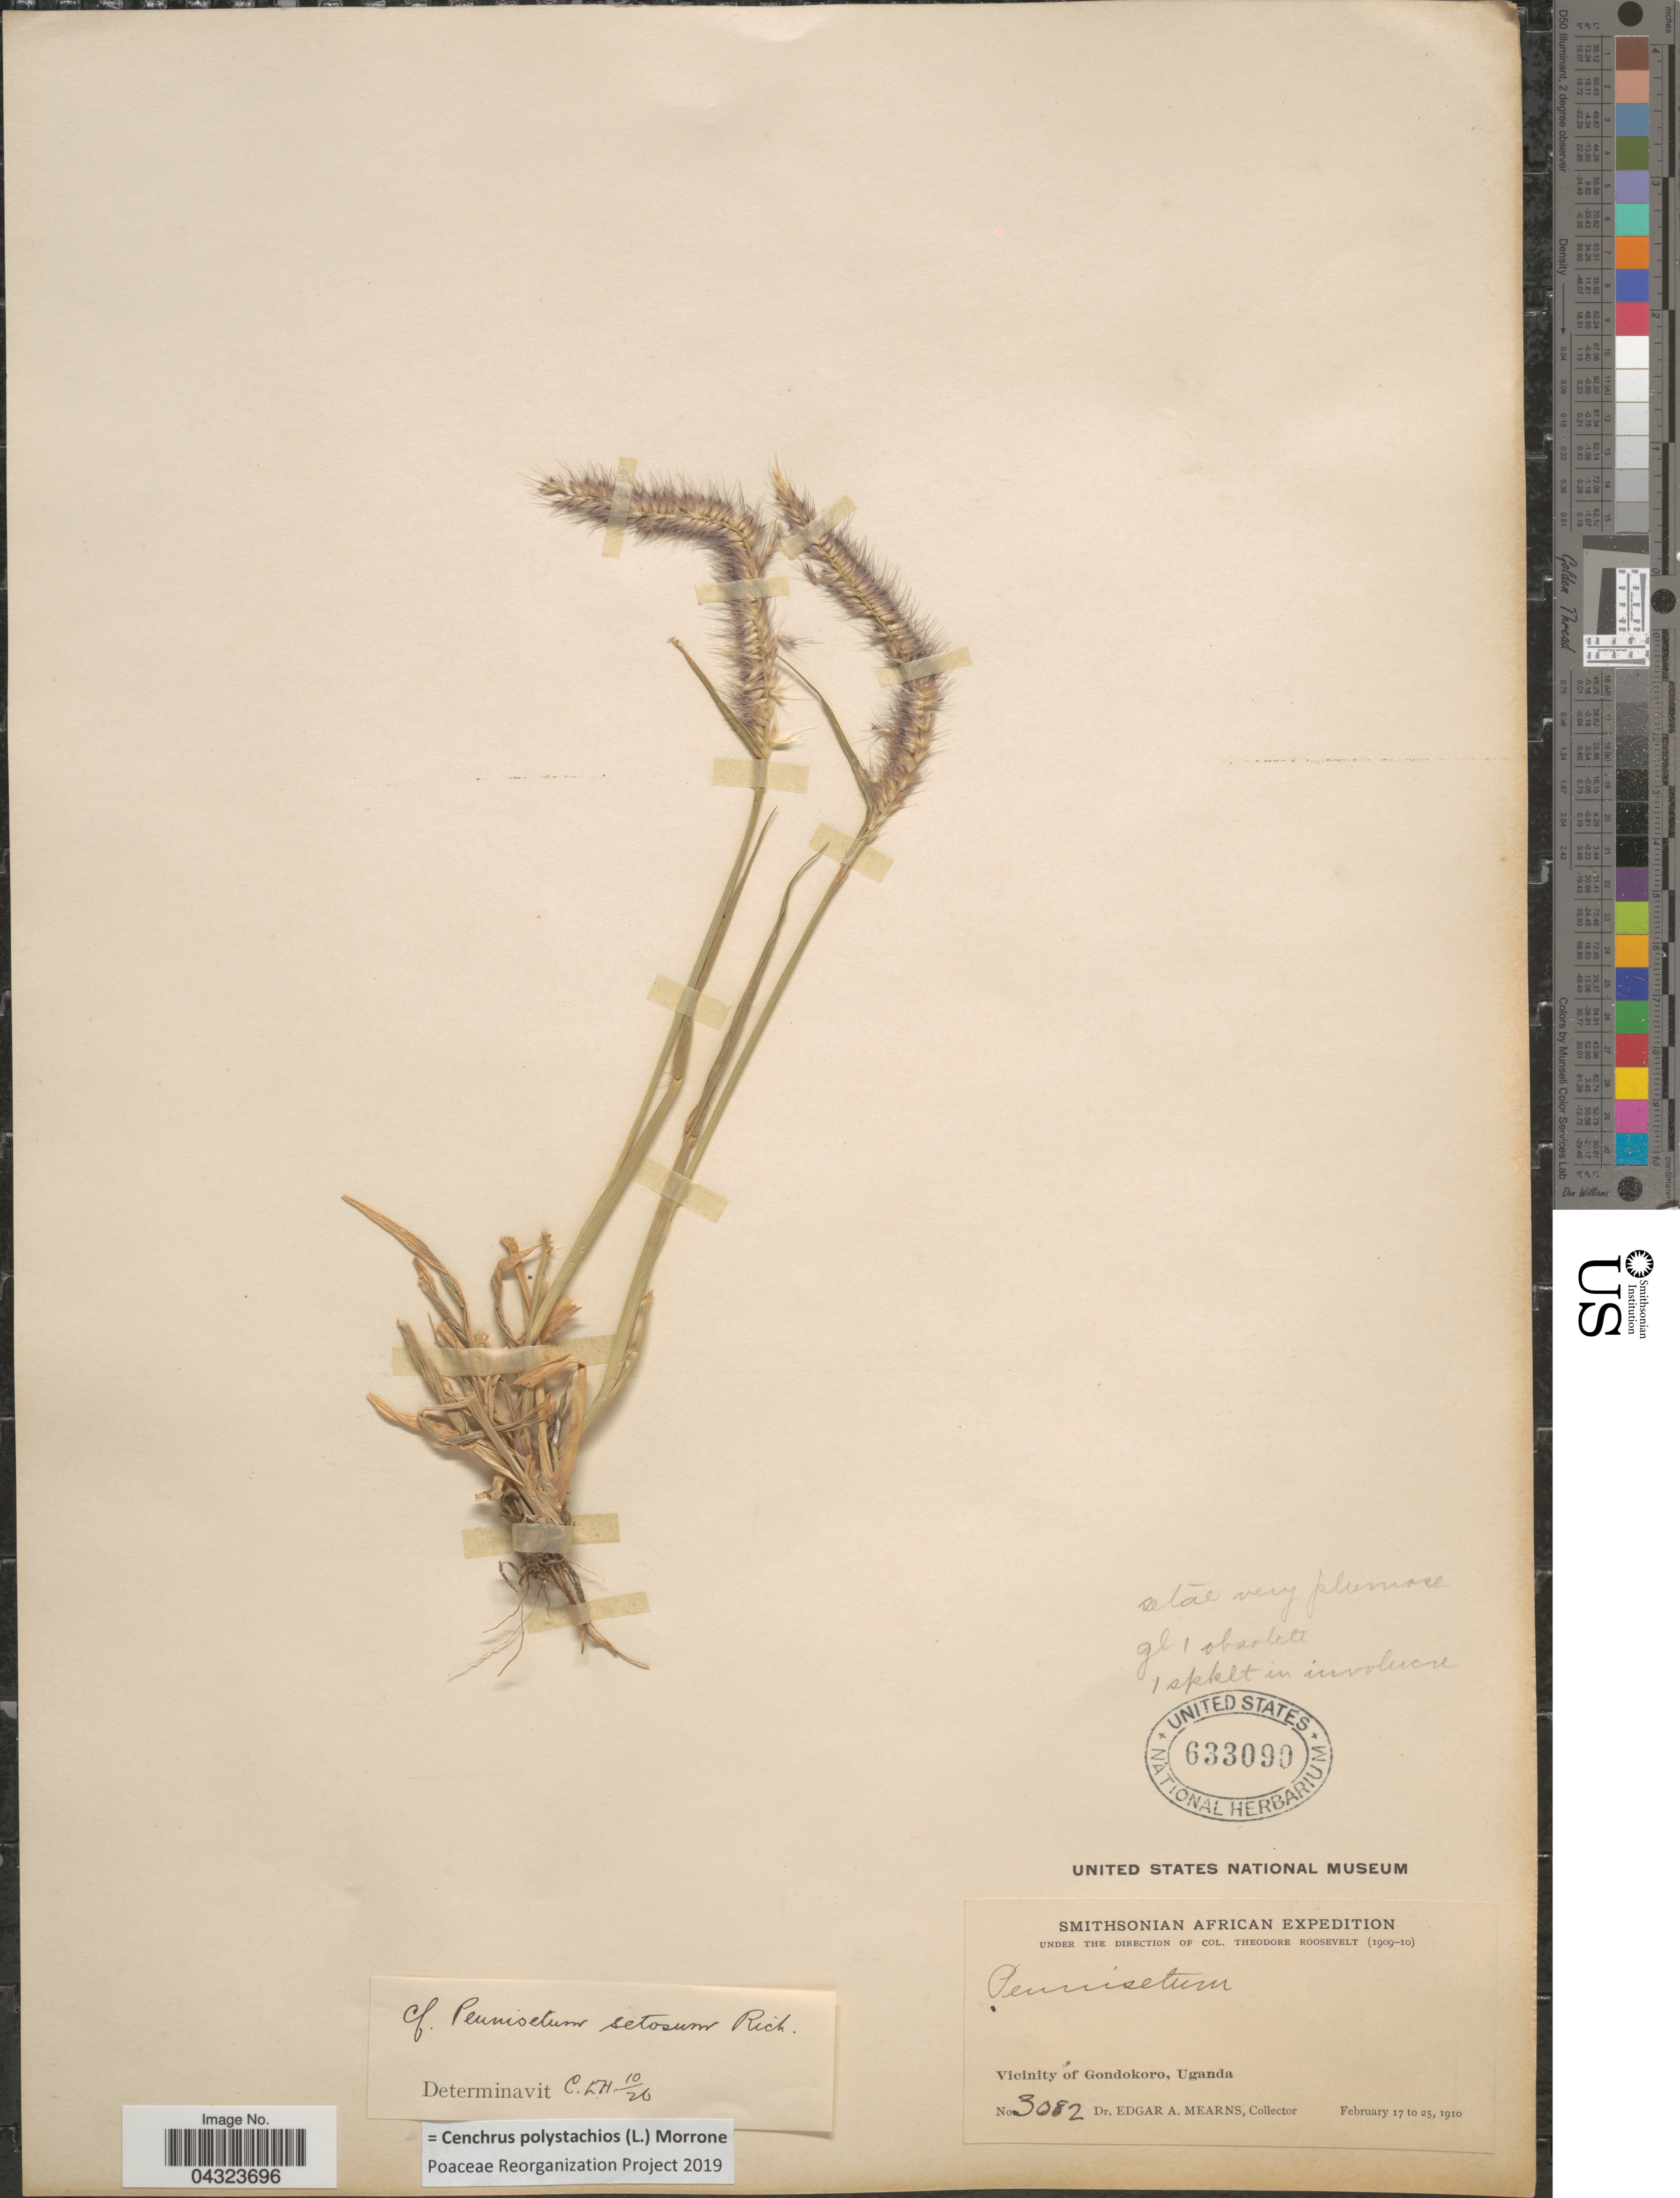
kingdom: Plantae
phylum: Tracheophyta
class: Liliopsida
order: Poales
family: Poaceae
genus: Cenchrus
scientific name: Cenchrus polystachios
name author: (L.) Morrone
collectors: E. A. Mearns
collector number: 3082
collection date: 1910-02-17/1910-02-25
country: Uganda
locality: Smithsonian African Expedition. Vicinity of Gondokoro.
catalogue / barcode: US 633090